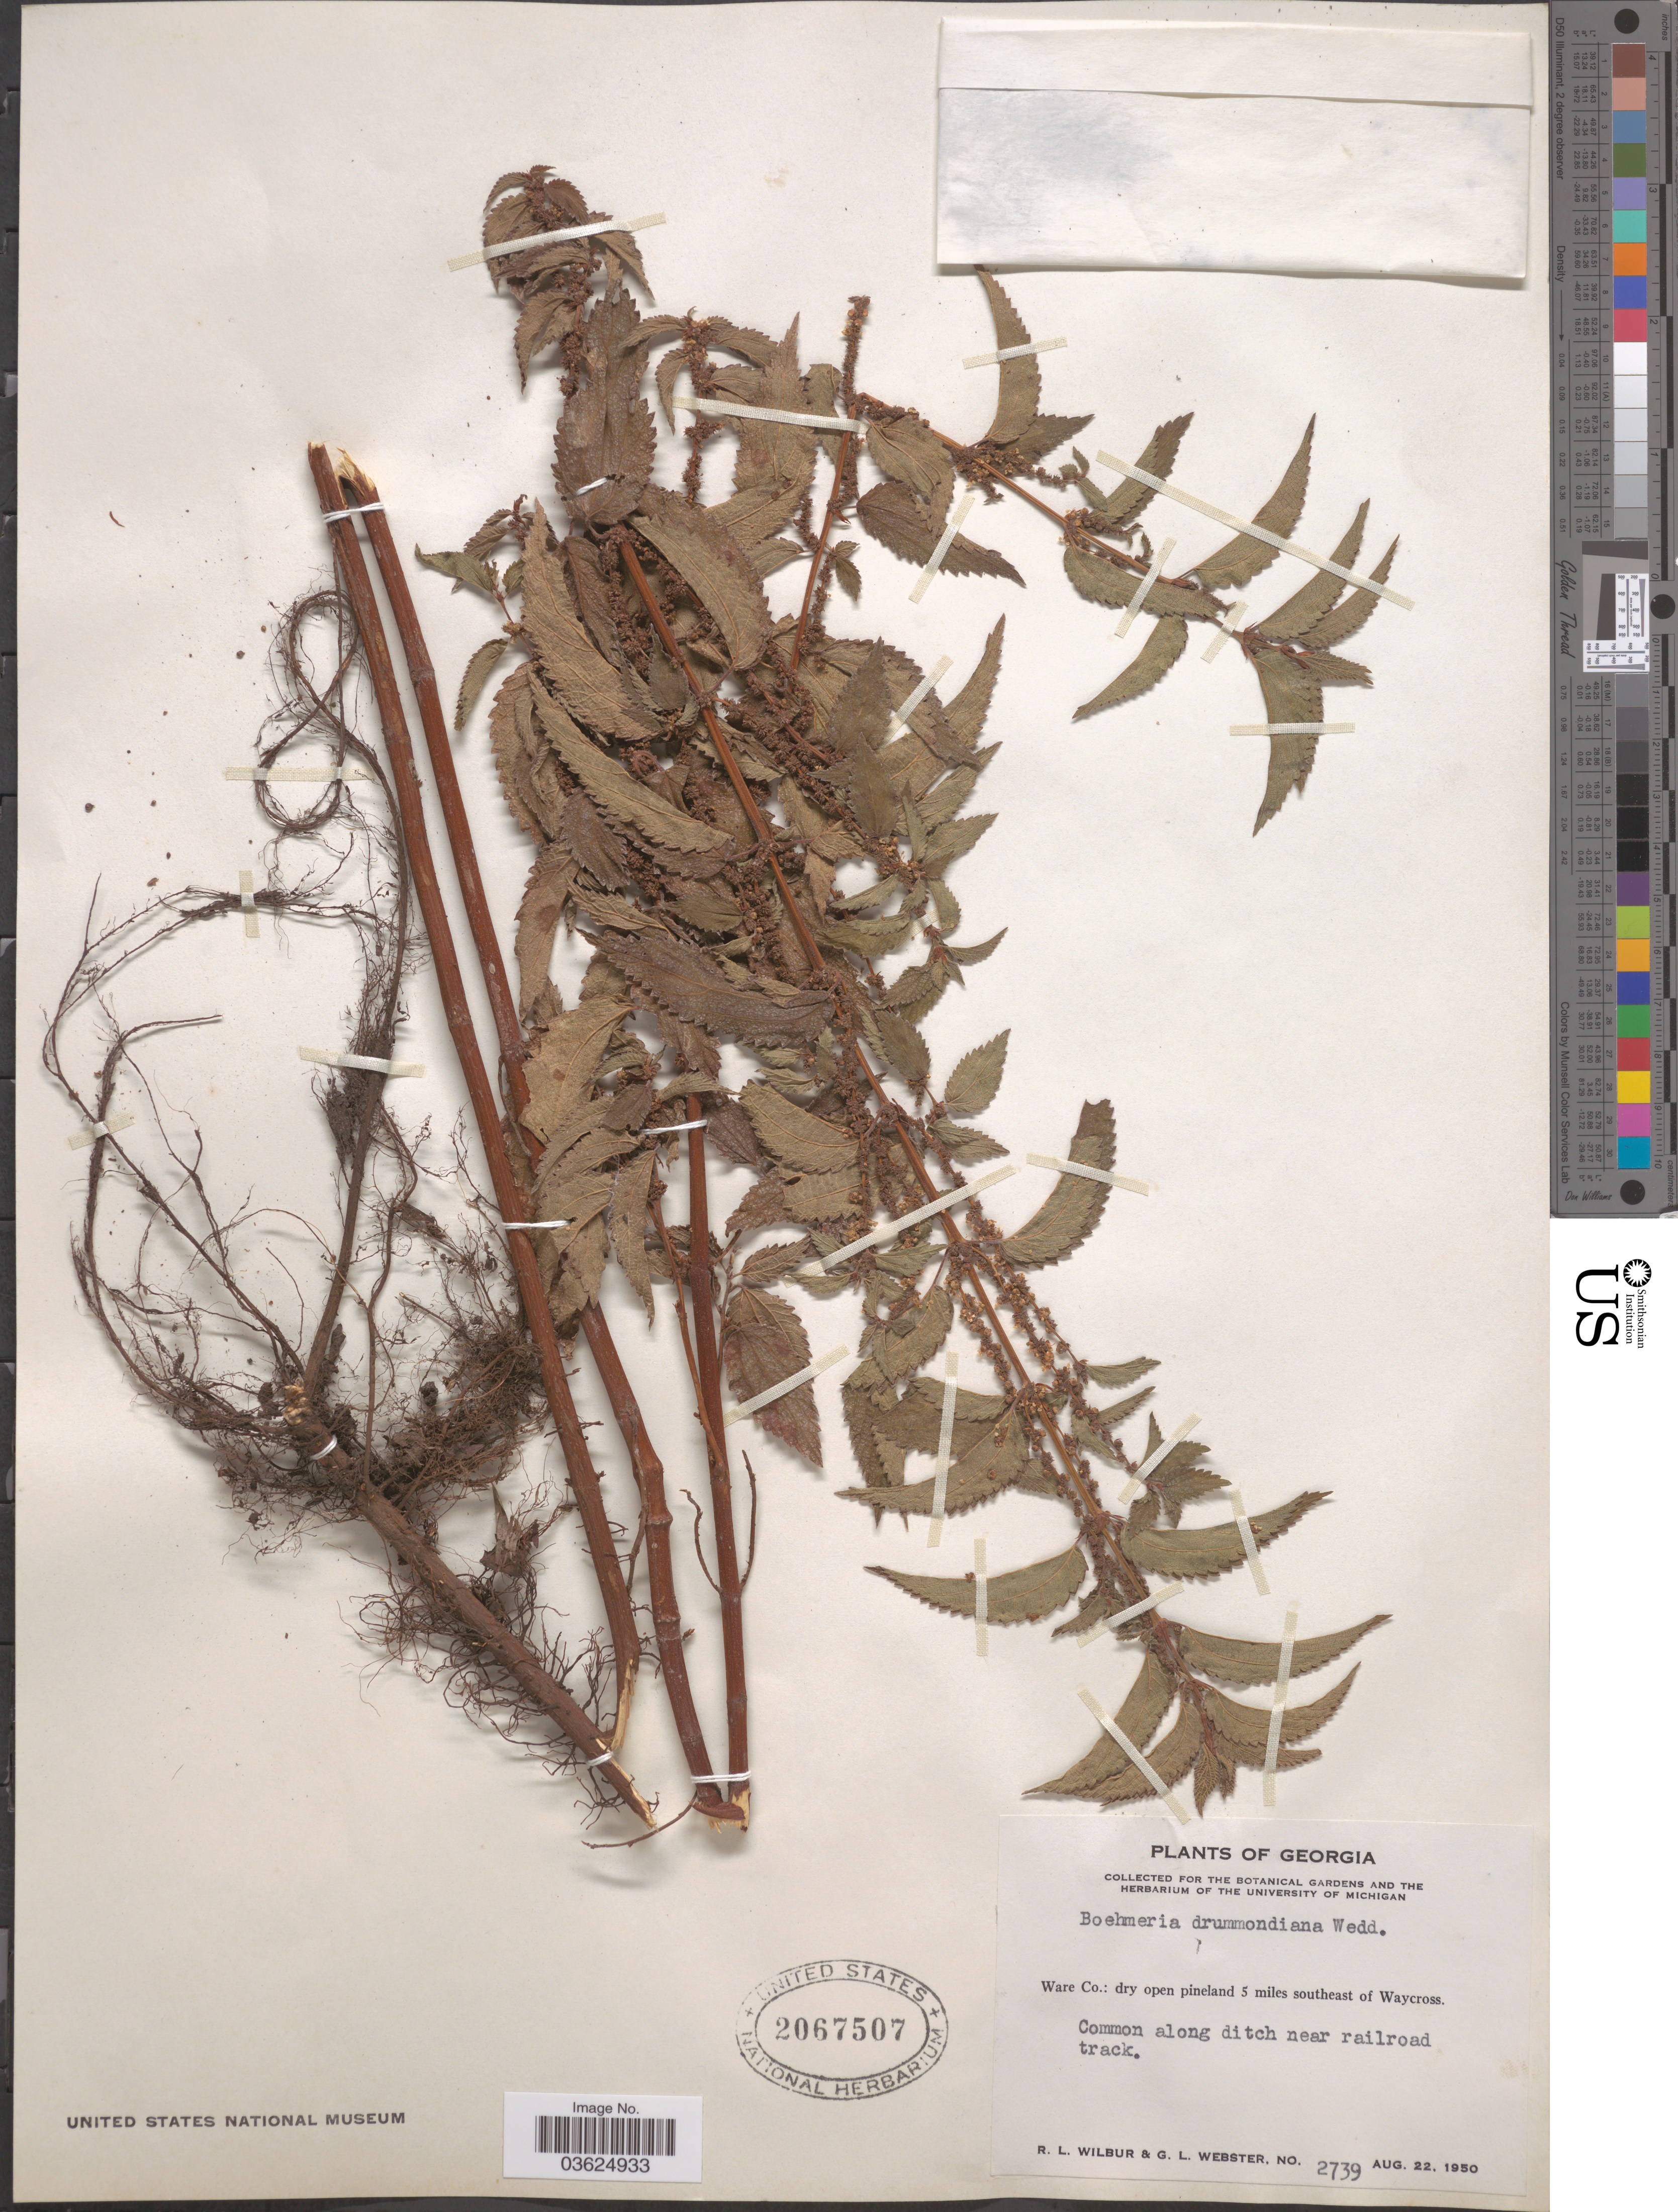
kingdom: Plantae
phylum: Tracheophyta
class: Magnoliopsida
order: Rosales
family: Urticaceae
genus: Boehmeria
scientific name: Boehmeria drummondiana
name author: Wedd.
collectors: R. L. Wilbur & G. L. Webster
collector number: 2739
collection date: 1950-08-22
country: United States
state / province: Georgia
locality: Ware Co.: dry open pineland 5 miles southeast of Waycross. Along ditch near railroad track.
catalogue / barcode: US 2067507